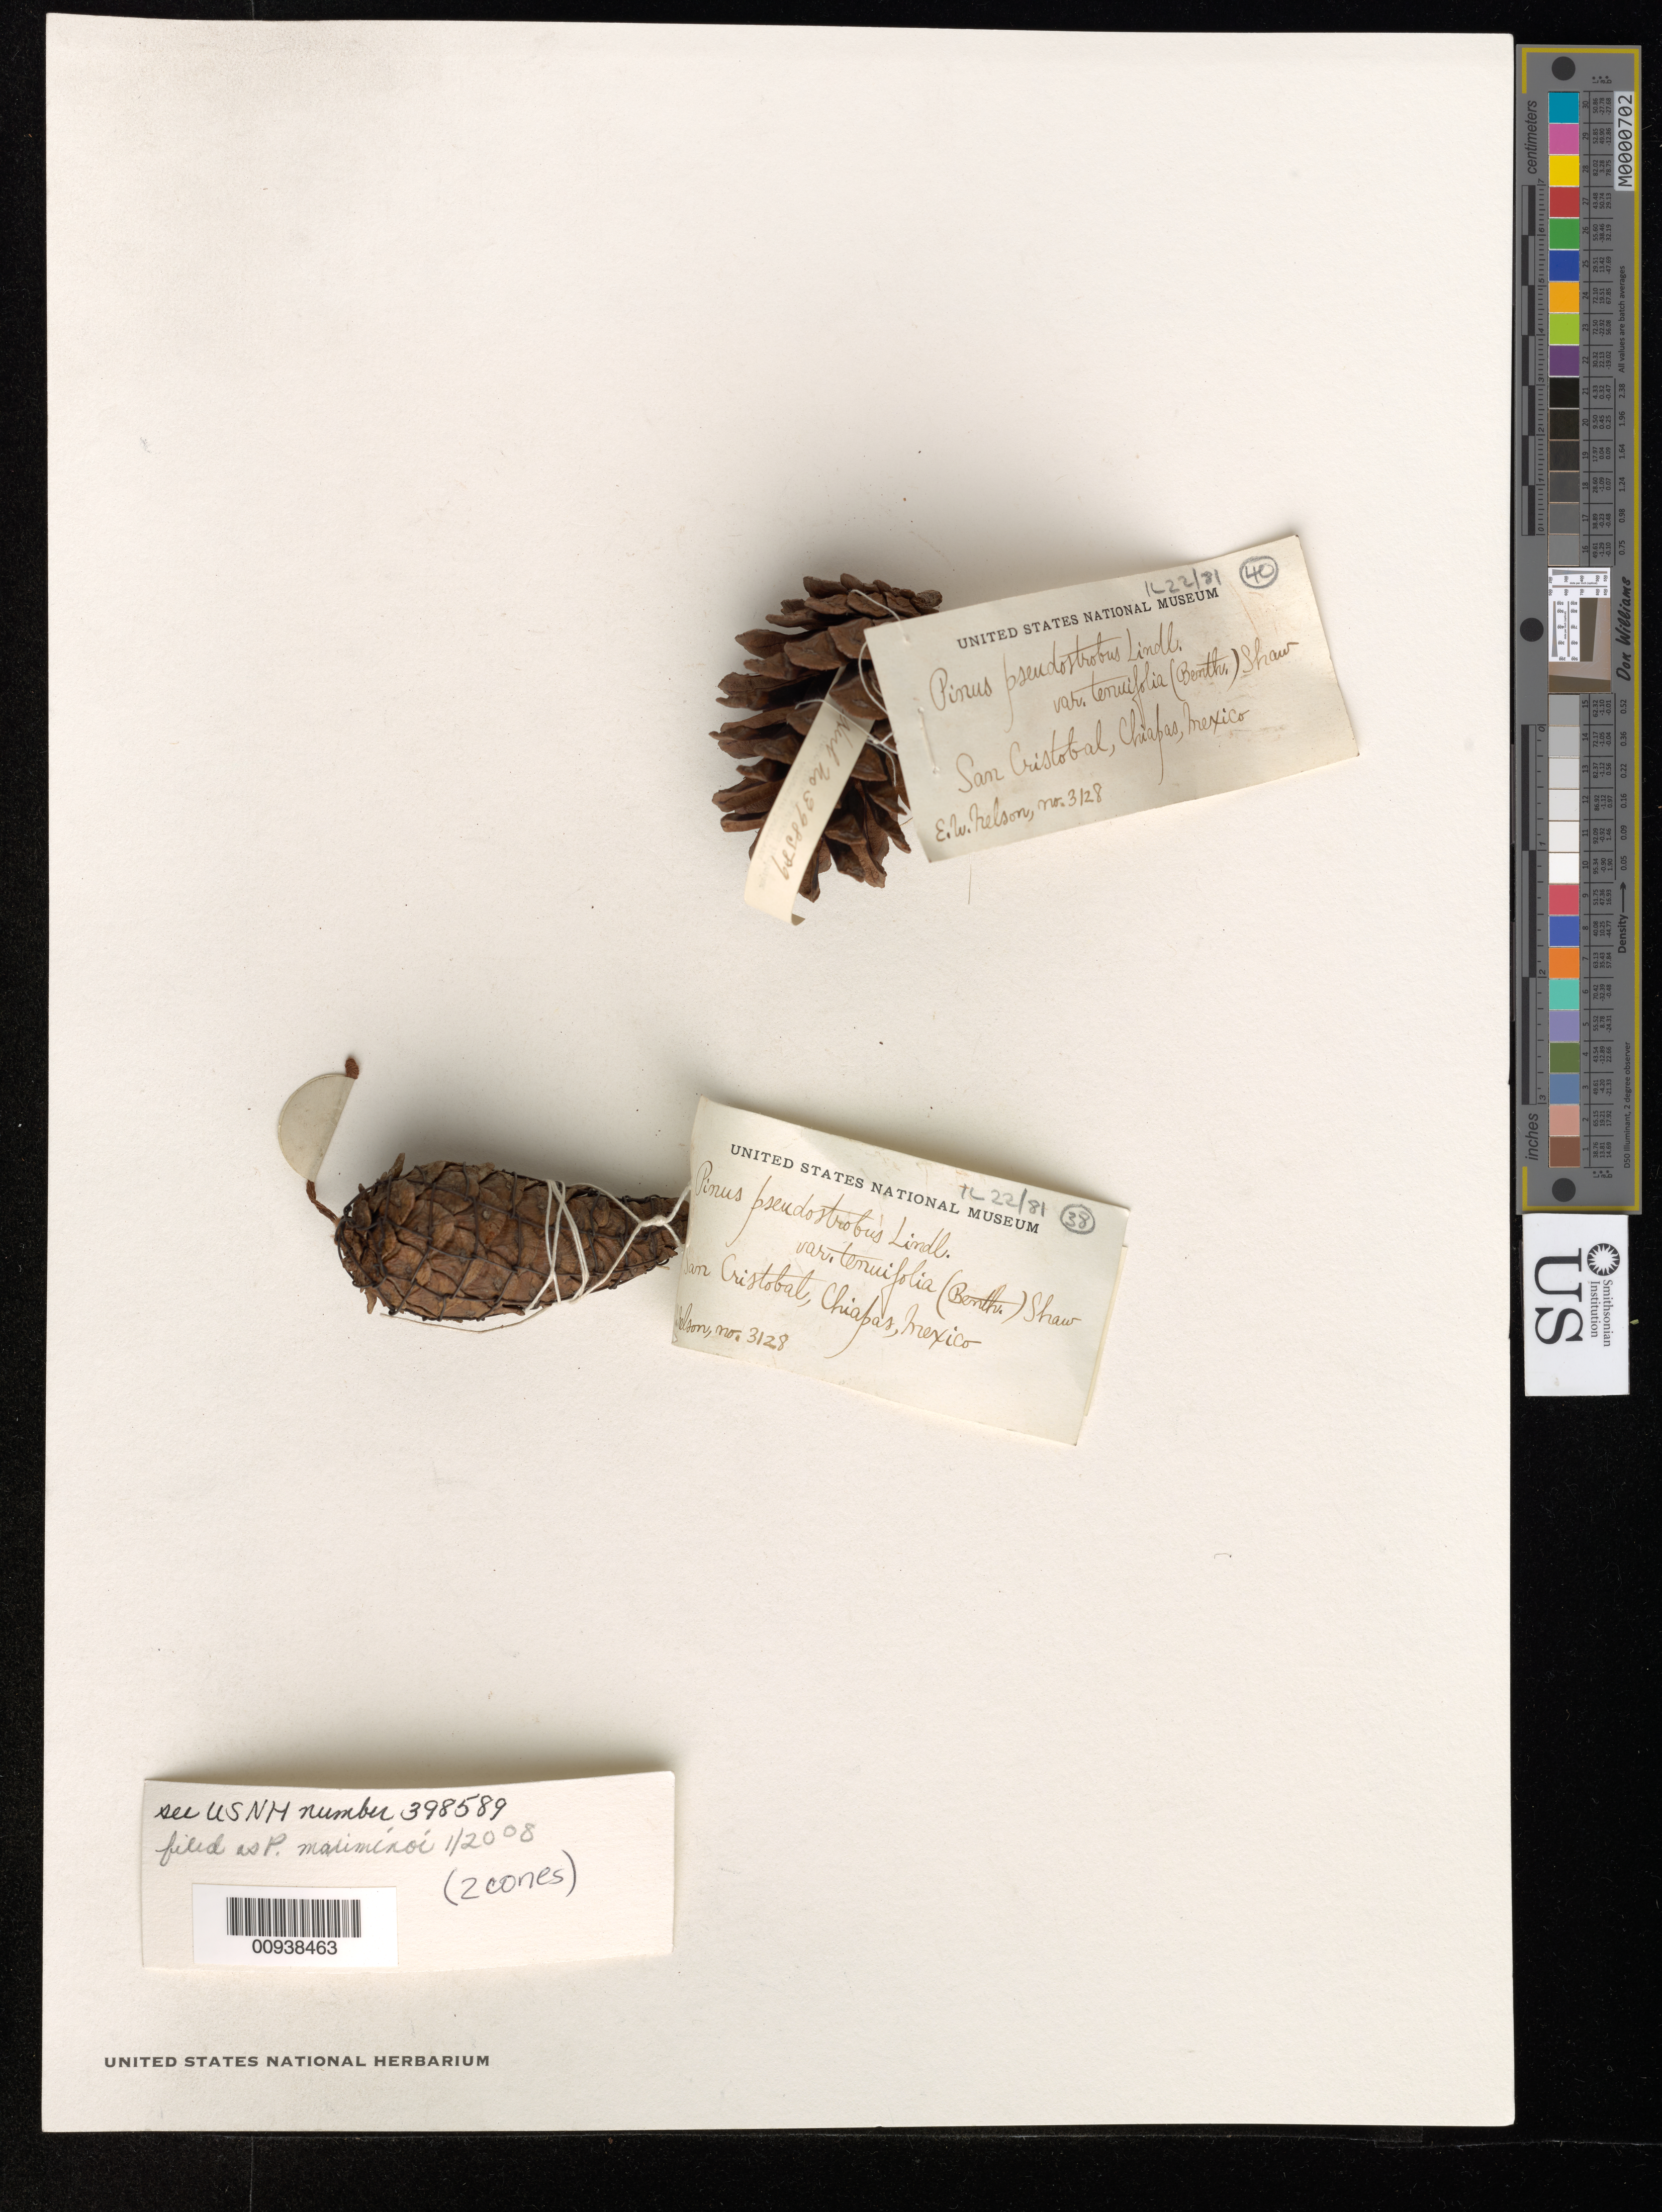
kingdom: Plantae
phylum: Tracheophyta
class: Pinopsida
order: Pinales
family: Pinaceae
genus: Pinus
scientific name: Pinus maximinoi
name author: H.E. Moore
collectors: E. W. Nelson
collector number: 3128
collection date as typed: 18 Sep 1895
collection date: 1895-09-18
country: Mexico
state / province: Chiapas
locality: Near San Cristóbal.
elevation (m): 2134